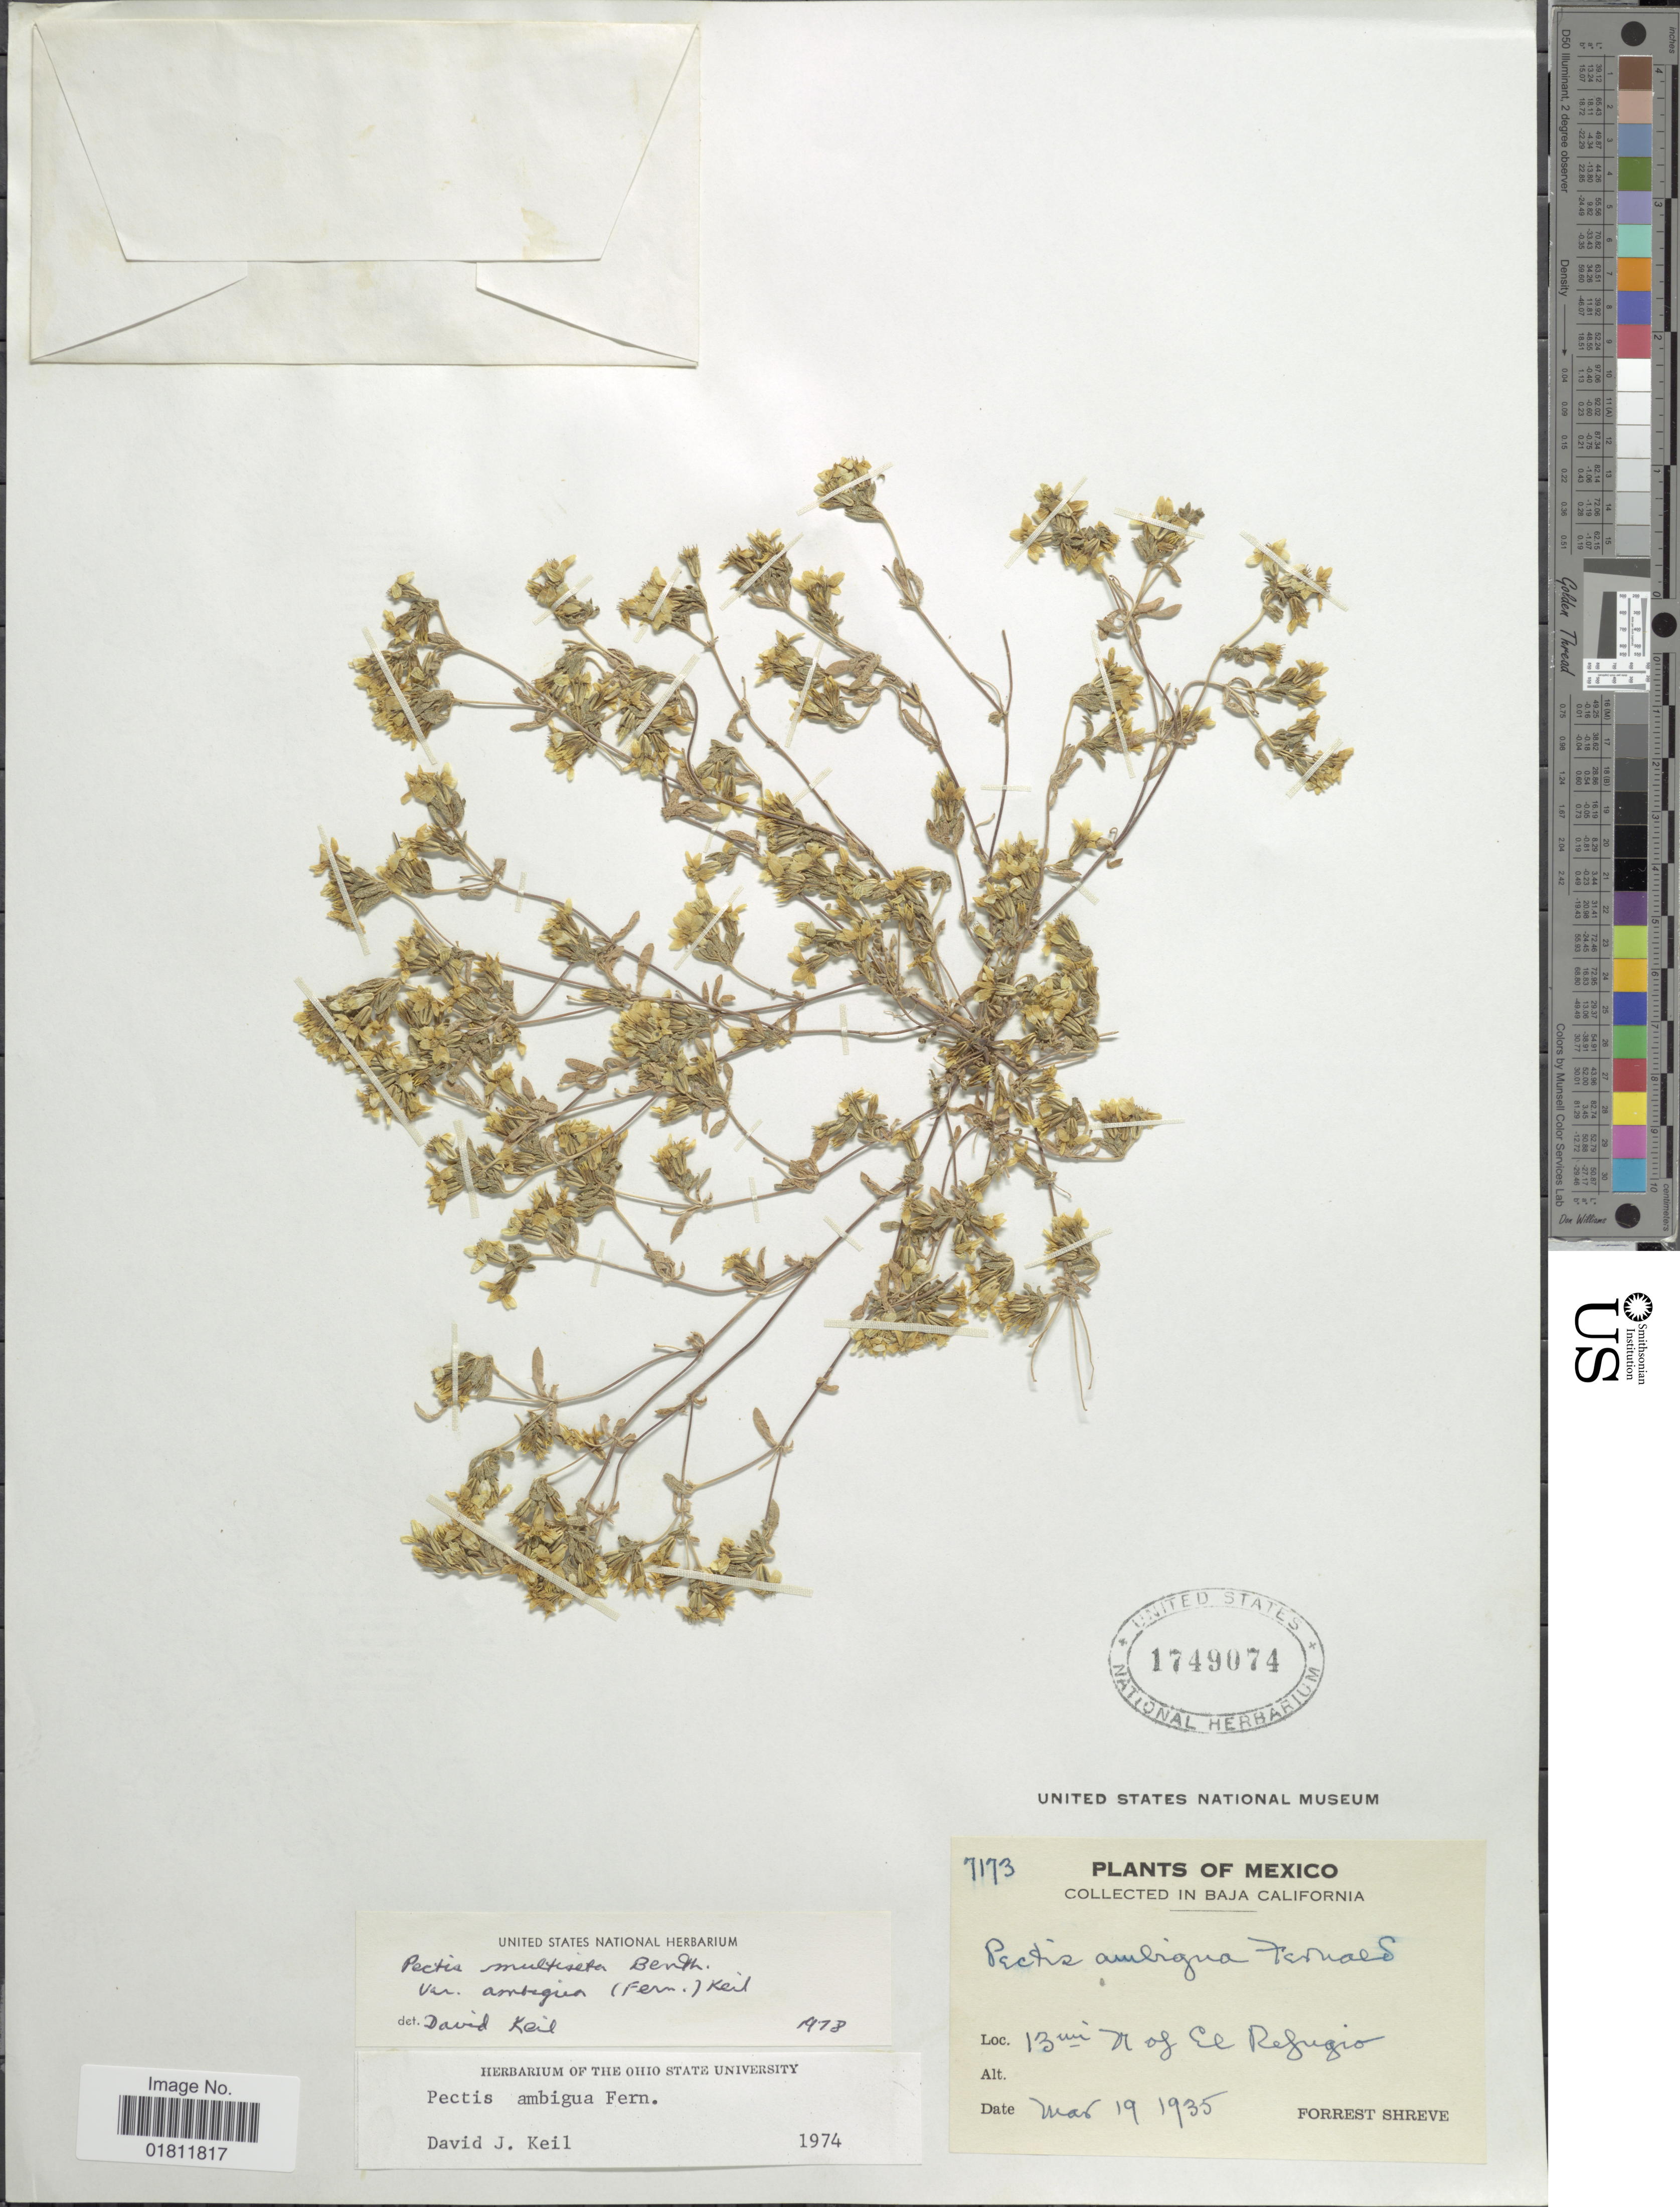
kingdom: Plantae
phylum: Tracheophyta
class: Magnoliopsida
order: Asterales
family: Asteraceae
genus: Pectis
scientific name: Pectis multiceps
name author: Urb.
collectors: F. Shreve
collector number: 7173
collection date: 1935-03-19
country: Mexico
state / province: Baja California Sur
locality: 13 mi N of El Refugio. Baja California.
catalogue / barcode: US 1749074